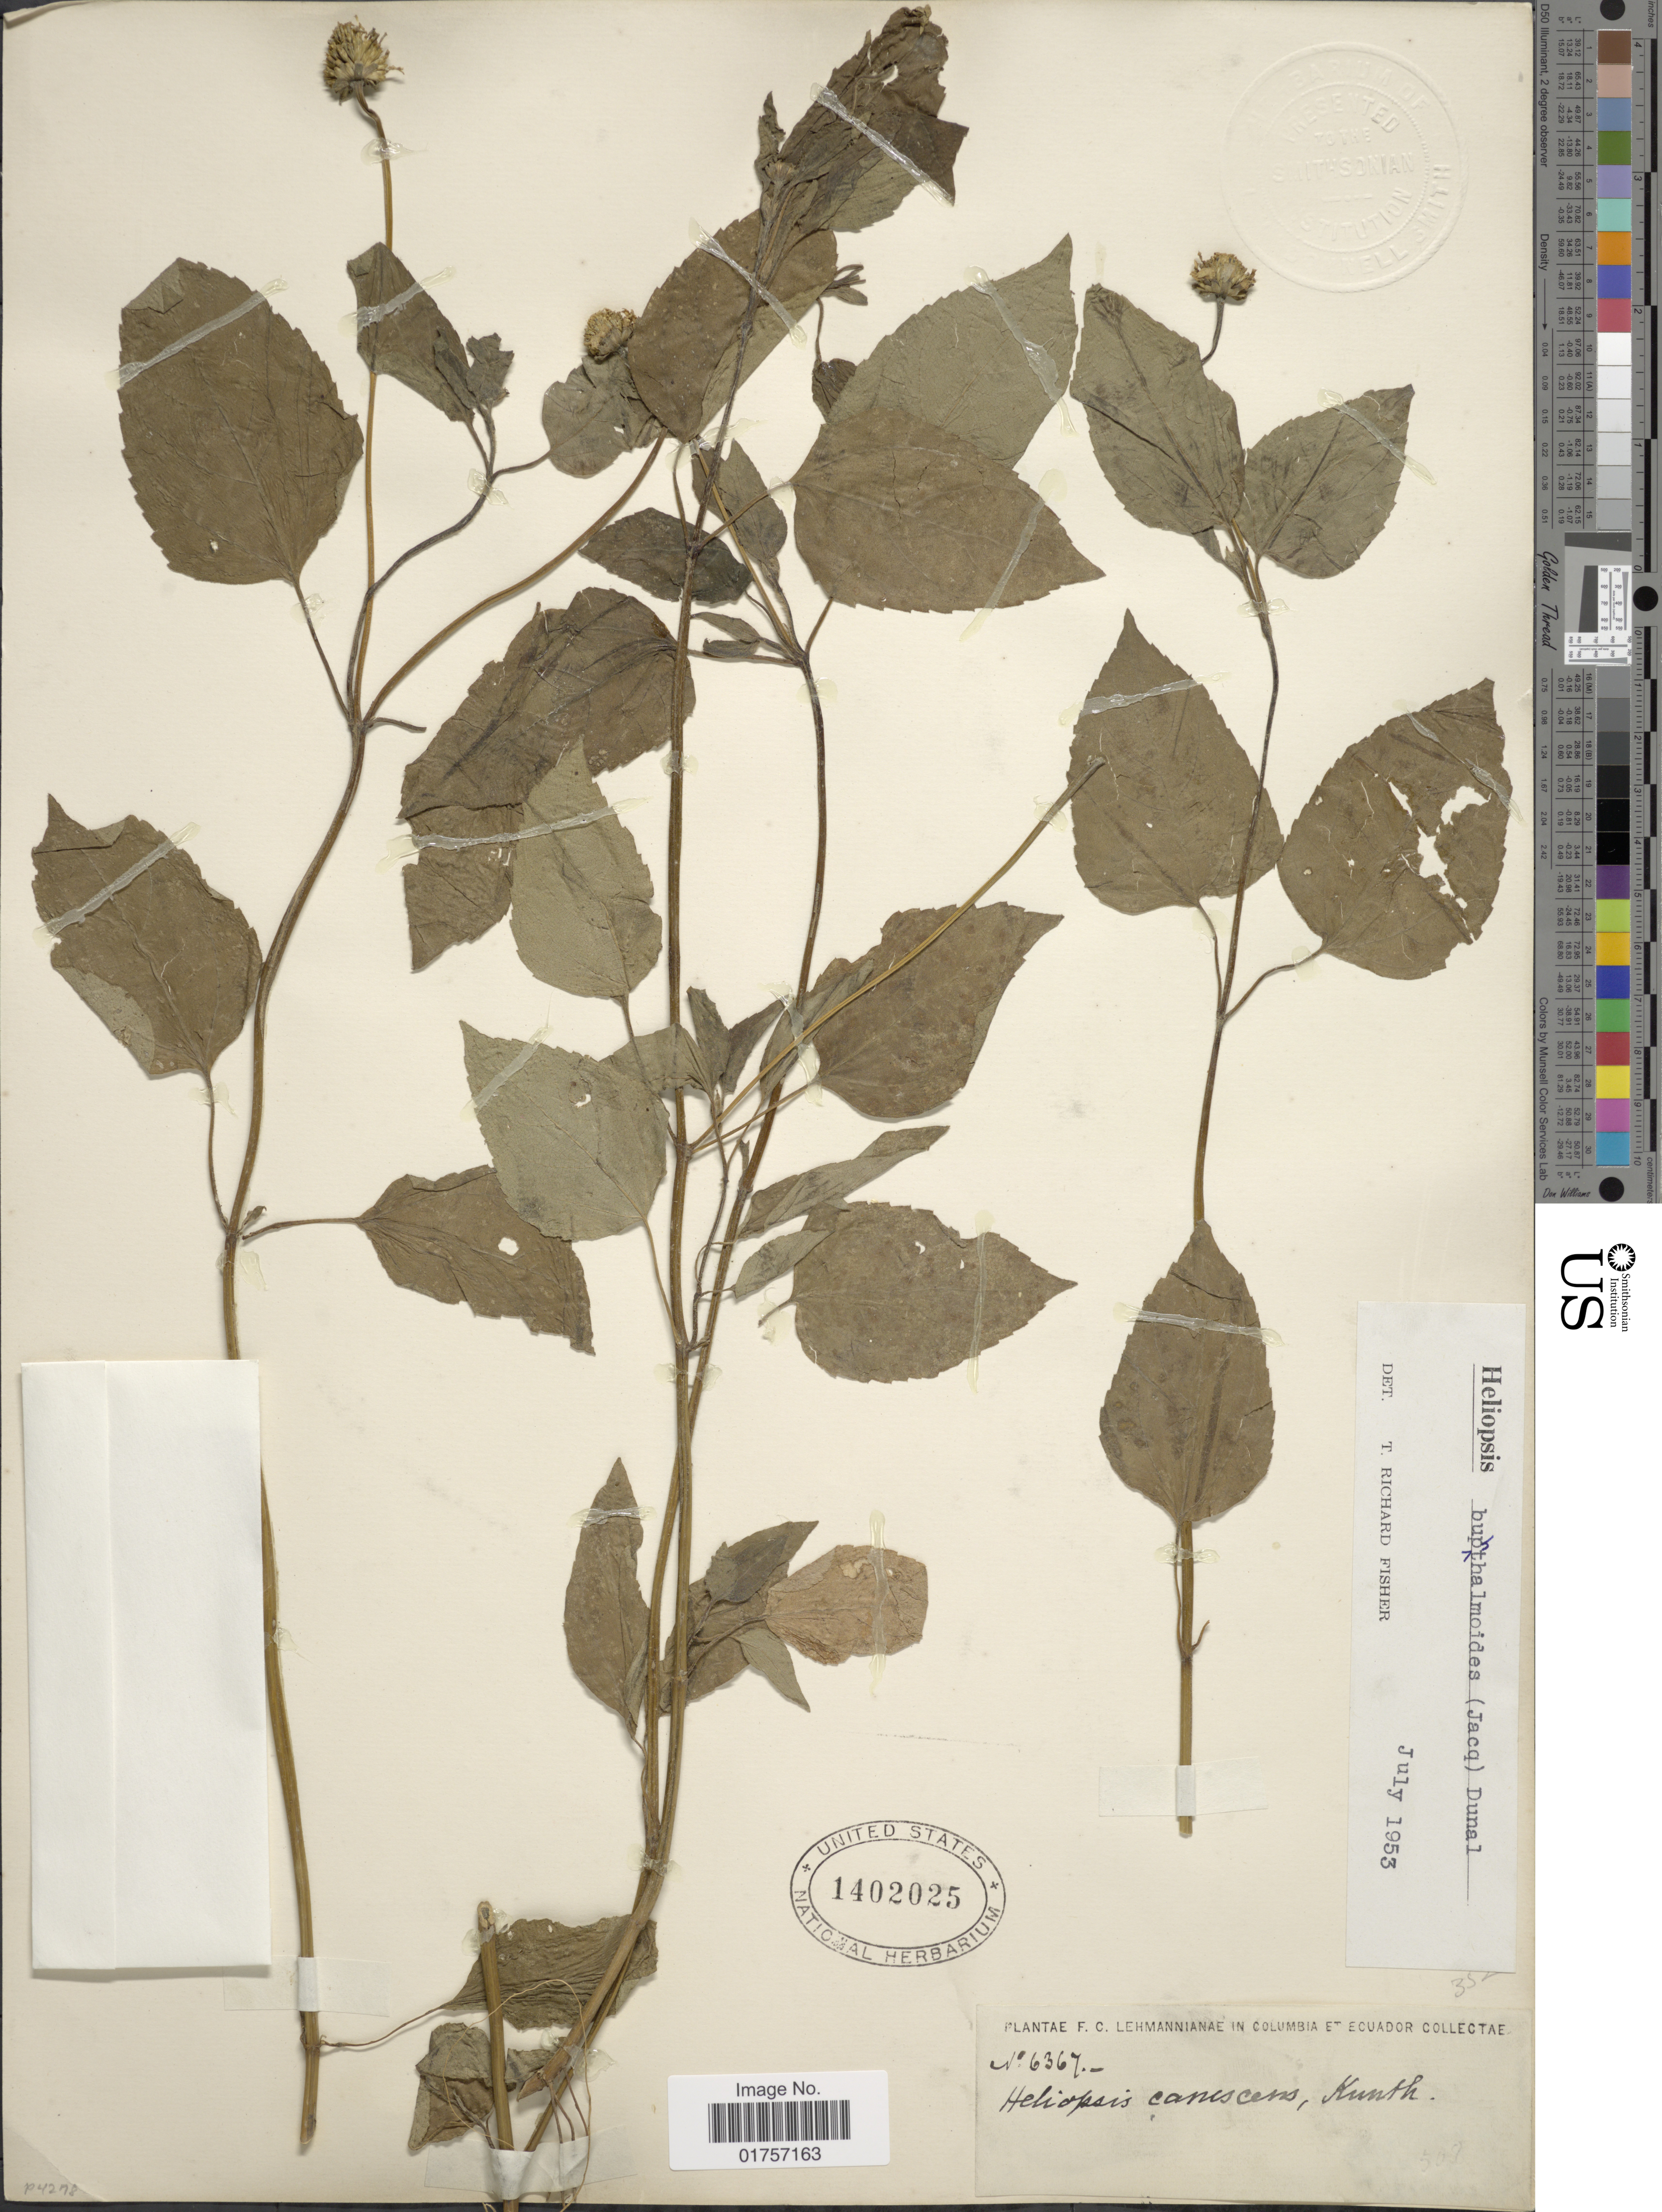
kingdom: Plantae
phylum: Tracheophyta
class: Magnoliopsida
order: Asterales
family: Asteraceae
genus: Heliopsis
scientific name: Heliopsis buphthalmoides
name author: (Jacq.) Dunal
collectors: F. C. Lehmann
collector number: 6367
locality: Columbia et Ecuador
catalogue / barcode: US 1402025